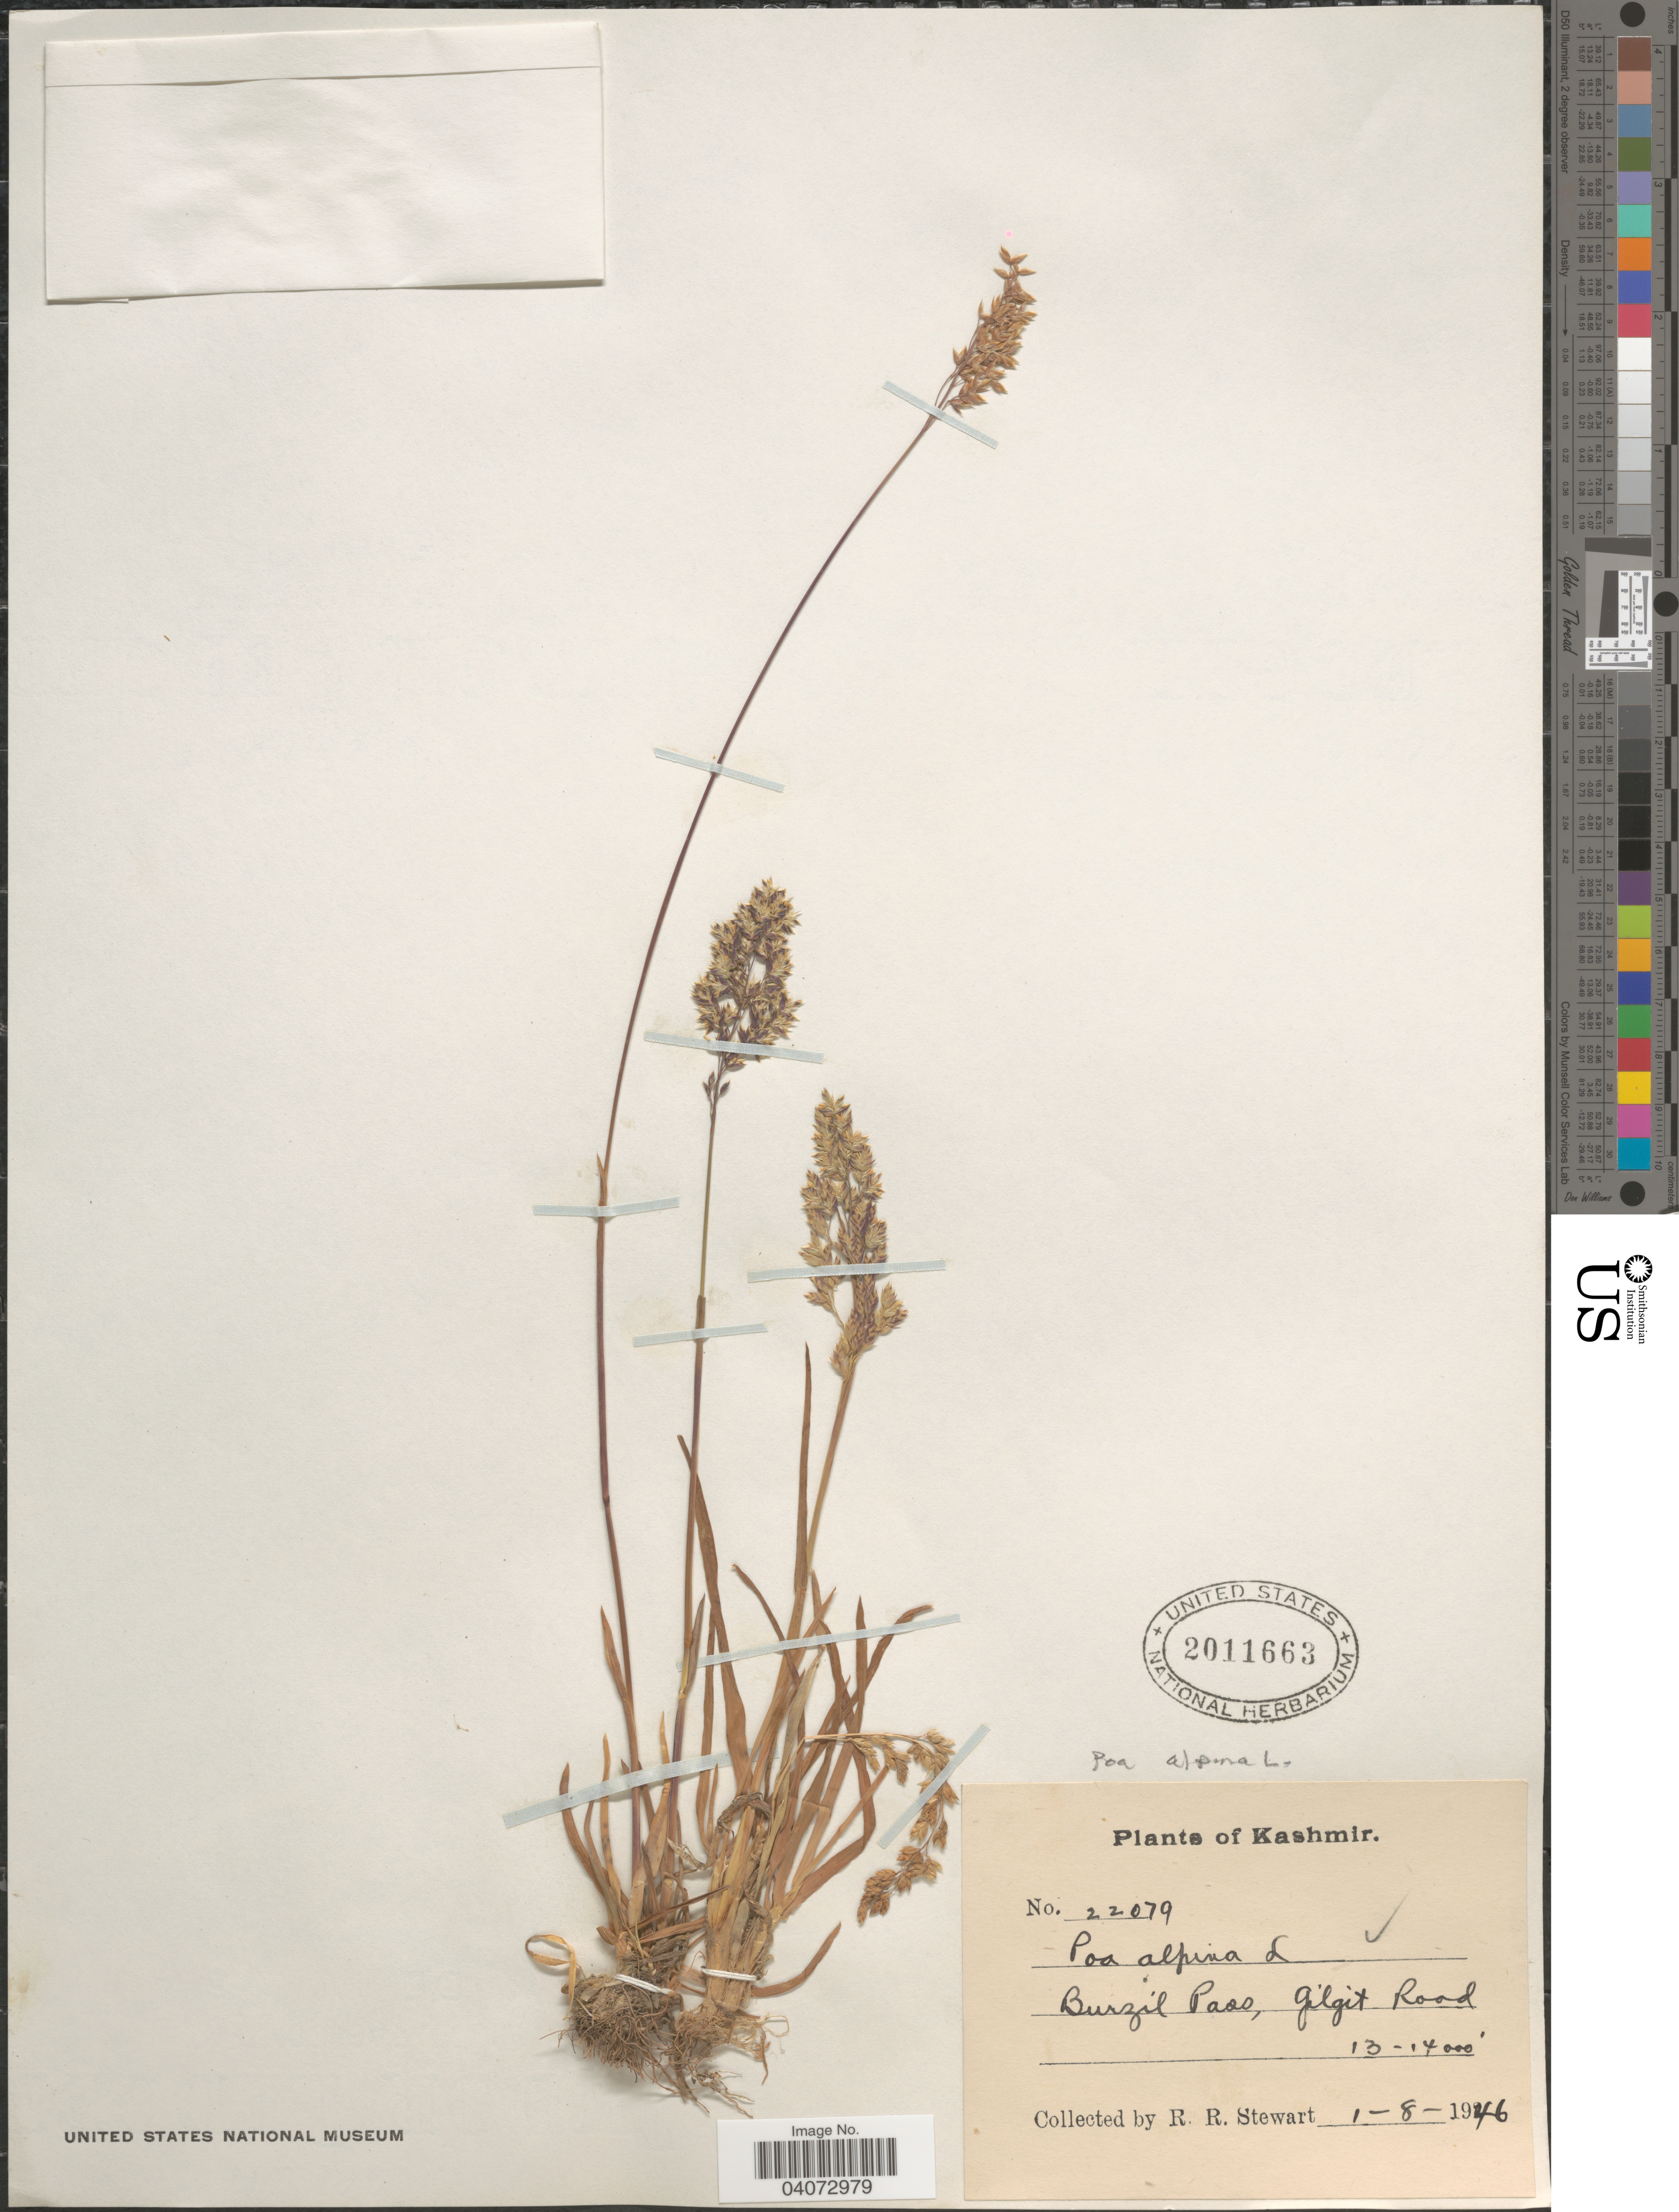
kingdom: Plantae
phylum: Tracheophyta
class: Liliopsida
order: Poales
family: Poaceae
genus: Poa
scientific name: Poa alpina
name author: L.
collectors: R. Stewart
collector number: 22079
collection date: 1946-08-01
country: Pakistan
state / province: Gilgit-Baltistan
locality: Kashmir. Burzil Pass, Gilgit Road.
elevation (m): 3962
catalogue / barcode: US 2011663